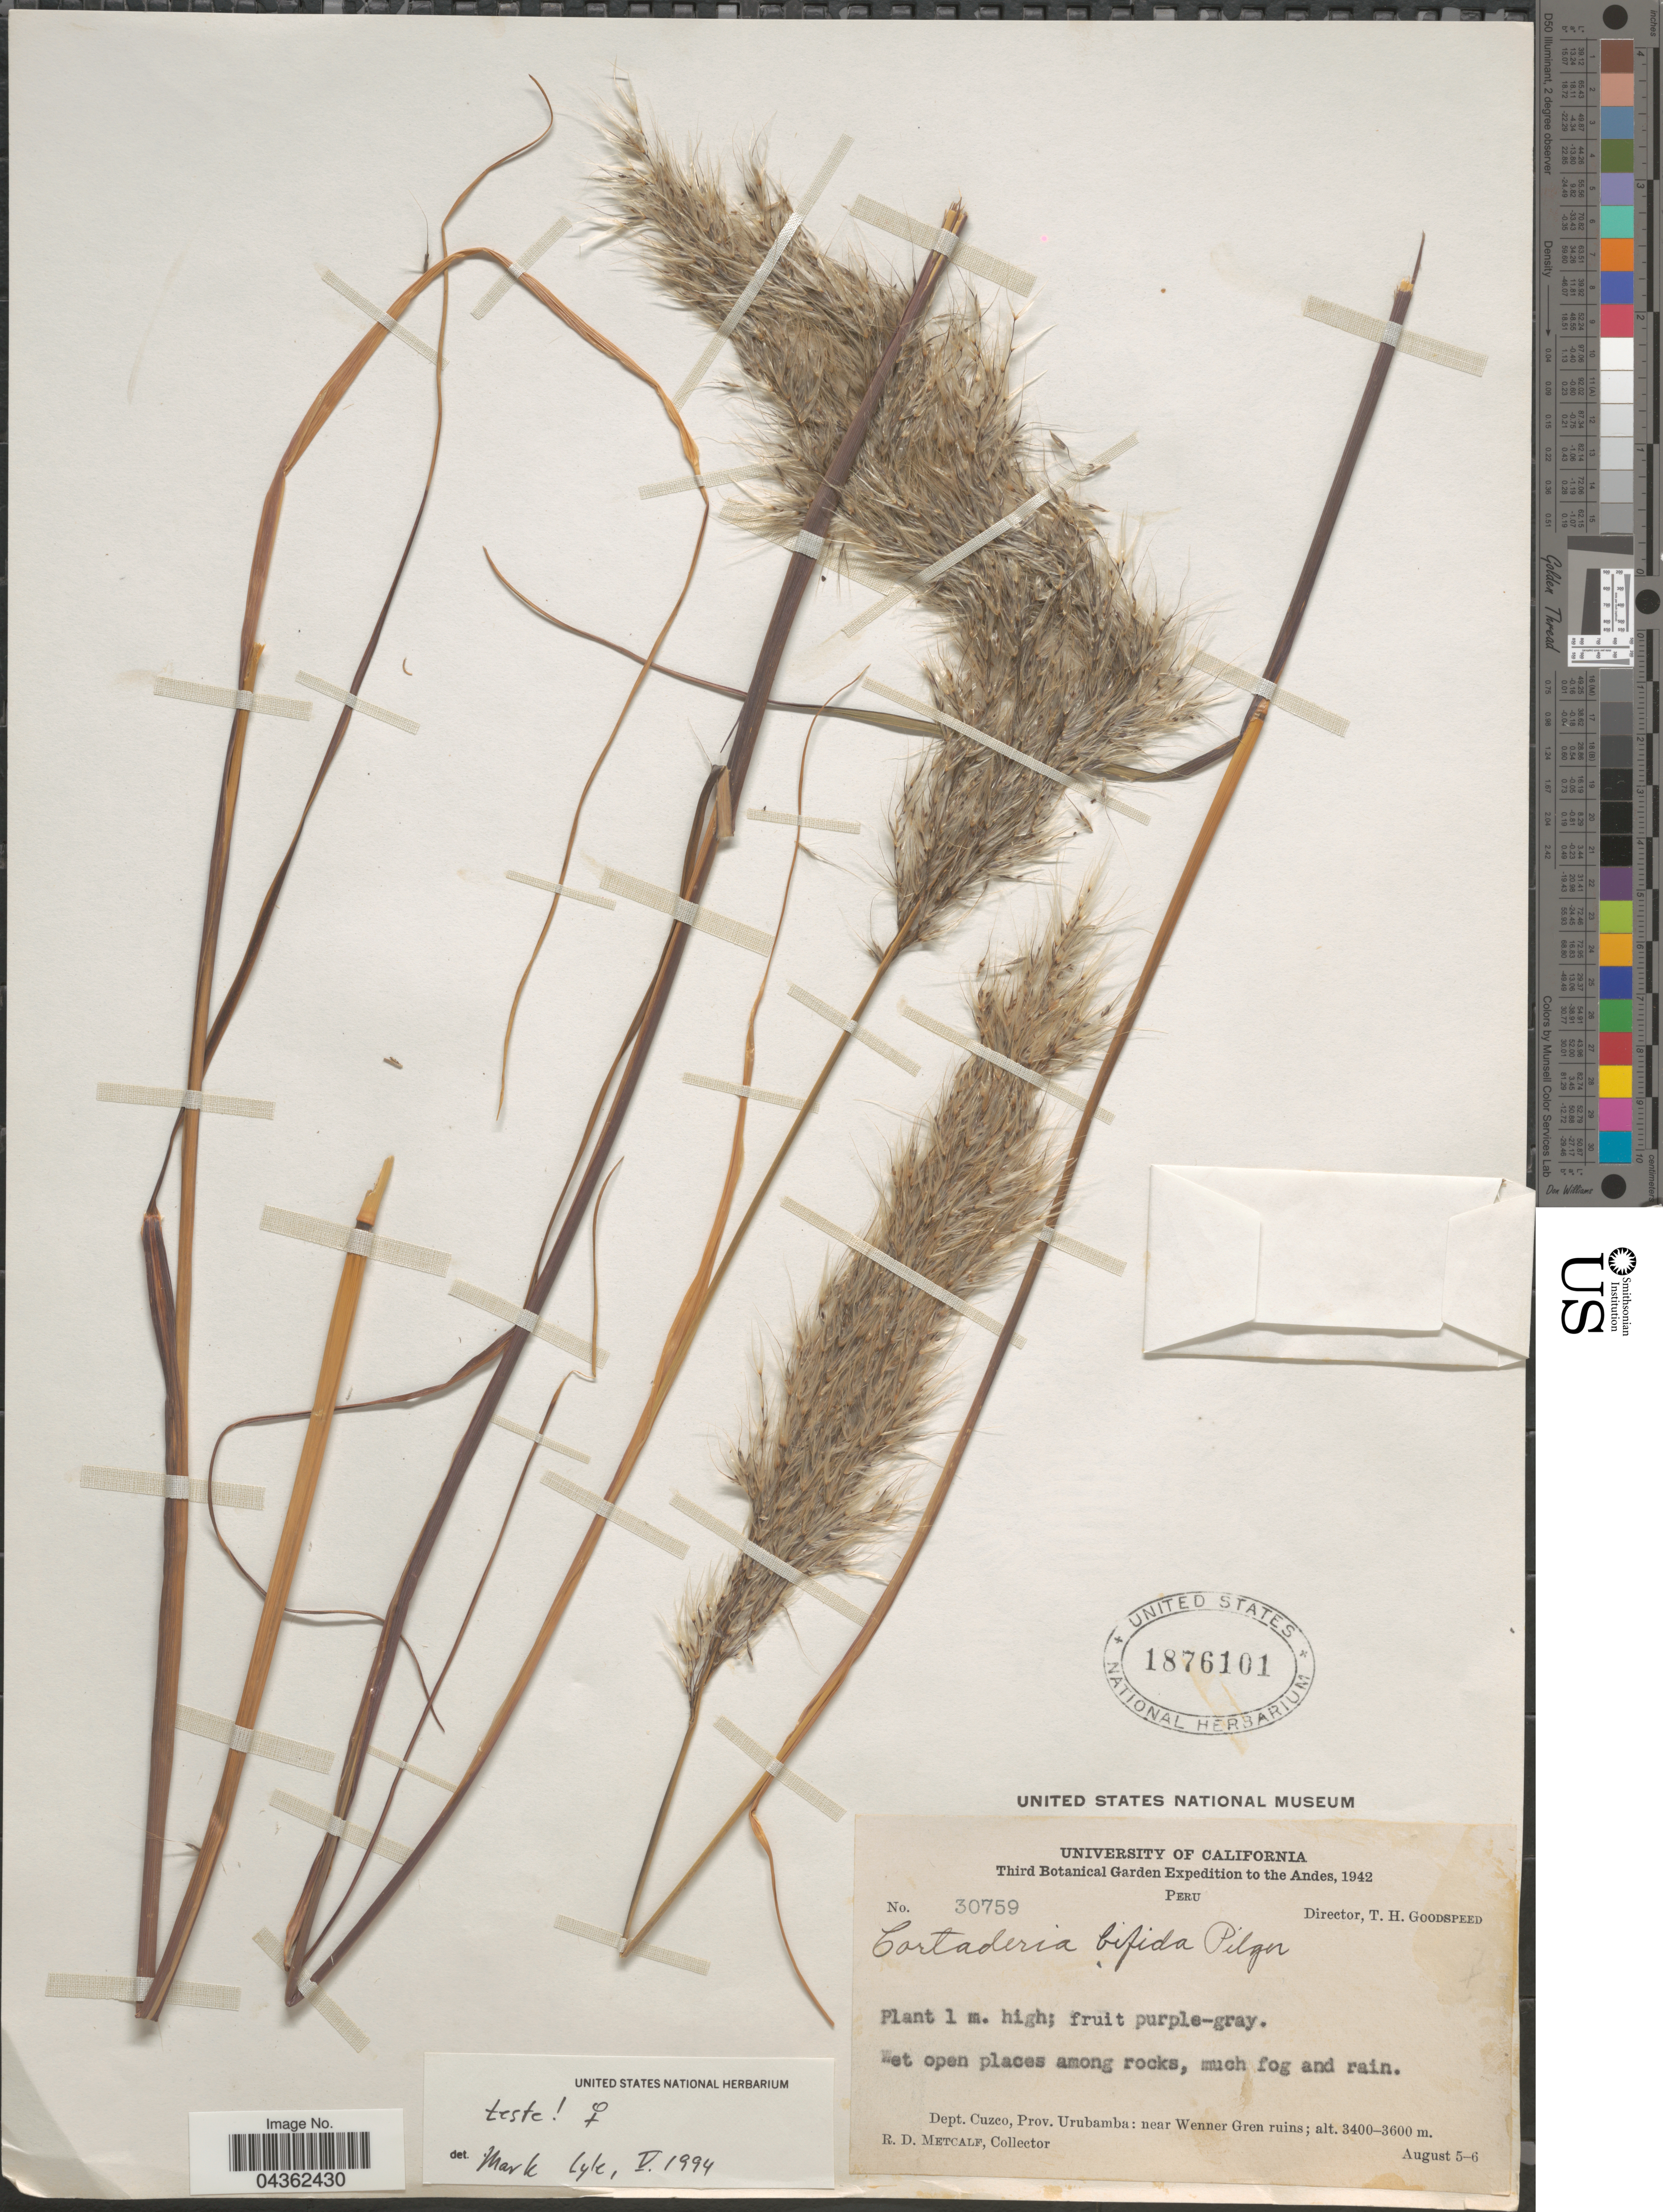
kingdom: Plantae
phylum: Tracheophyta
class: Liliopsida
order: Poales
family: Poaceae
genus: Cortaderia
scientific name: Cortaderia bifida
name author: Pilg.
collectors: R. D. Metcalf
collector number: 30759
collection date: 1942-08-05/1942-08-06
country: Peru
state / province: Cusco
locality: Dept. Cuzco, Prov. Urubamba: near Wenner Gren ruins.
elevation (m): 3400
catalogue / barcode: US 1876101